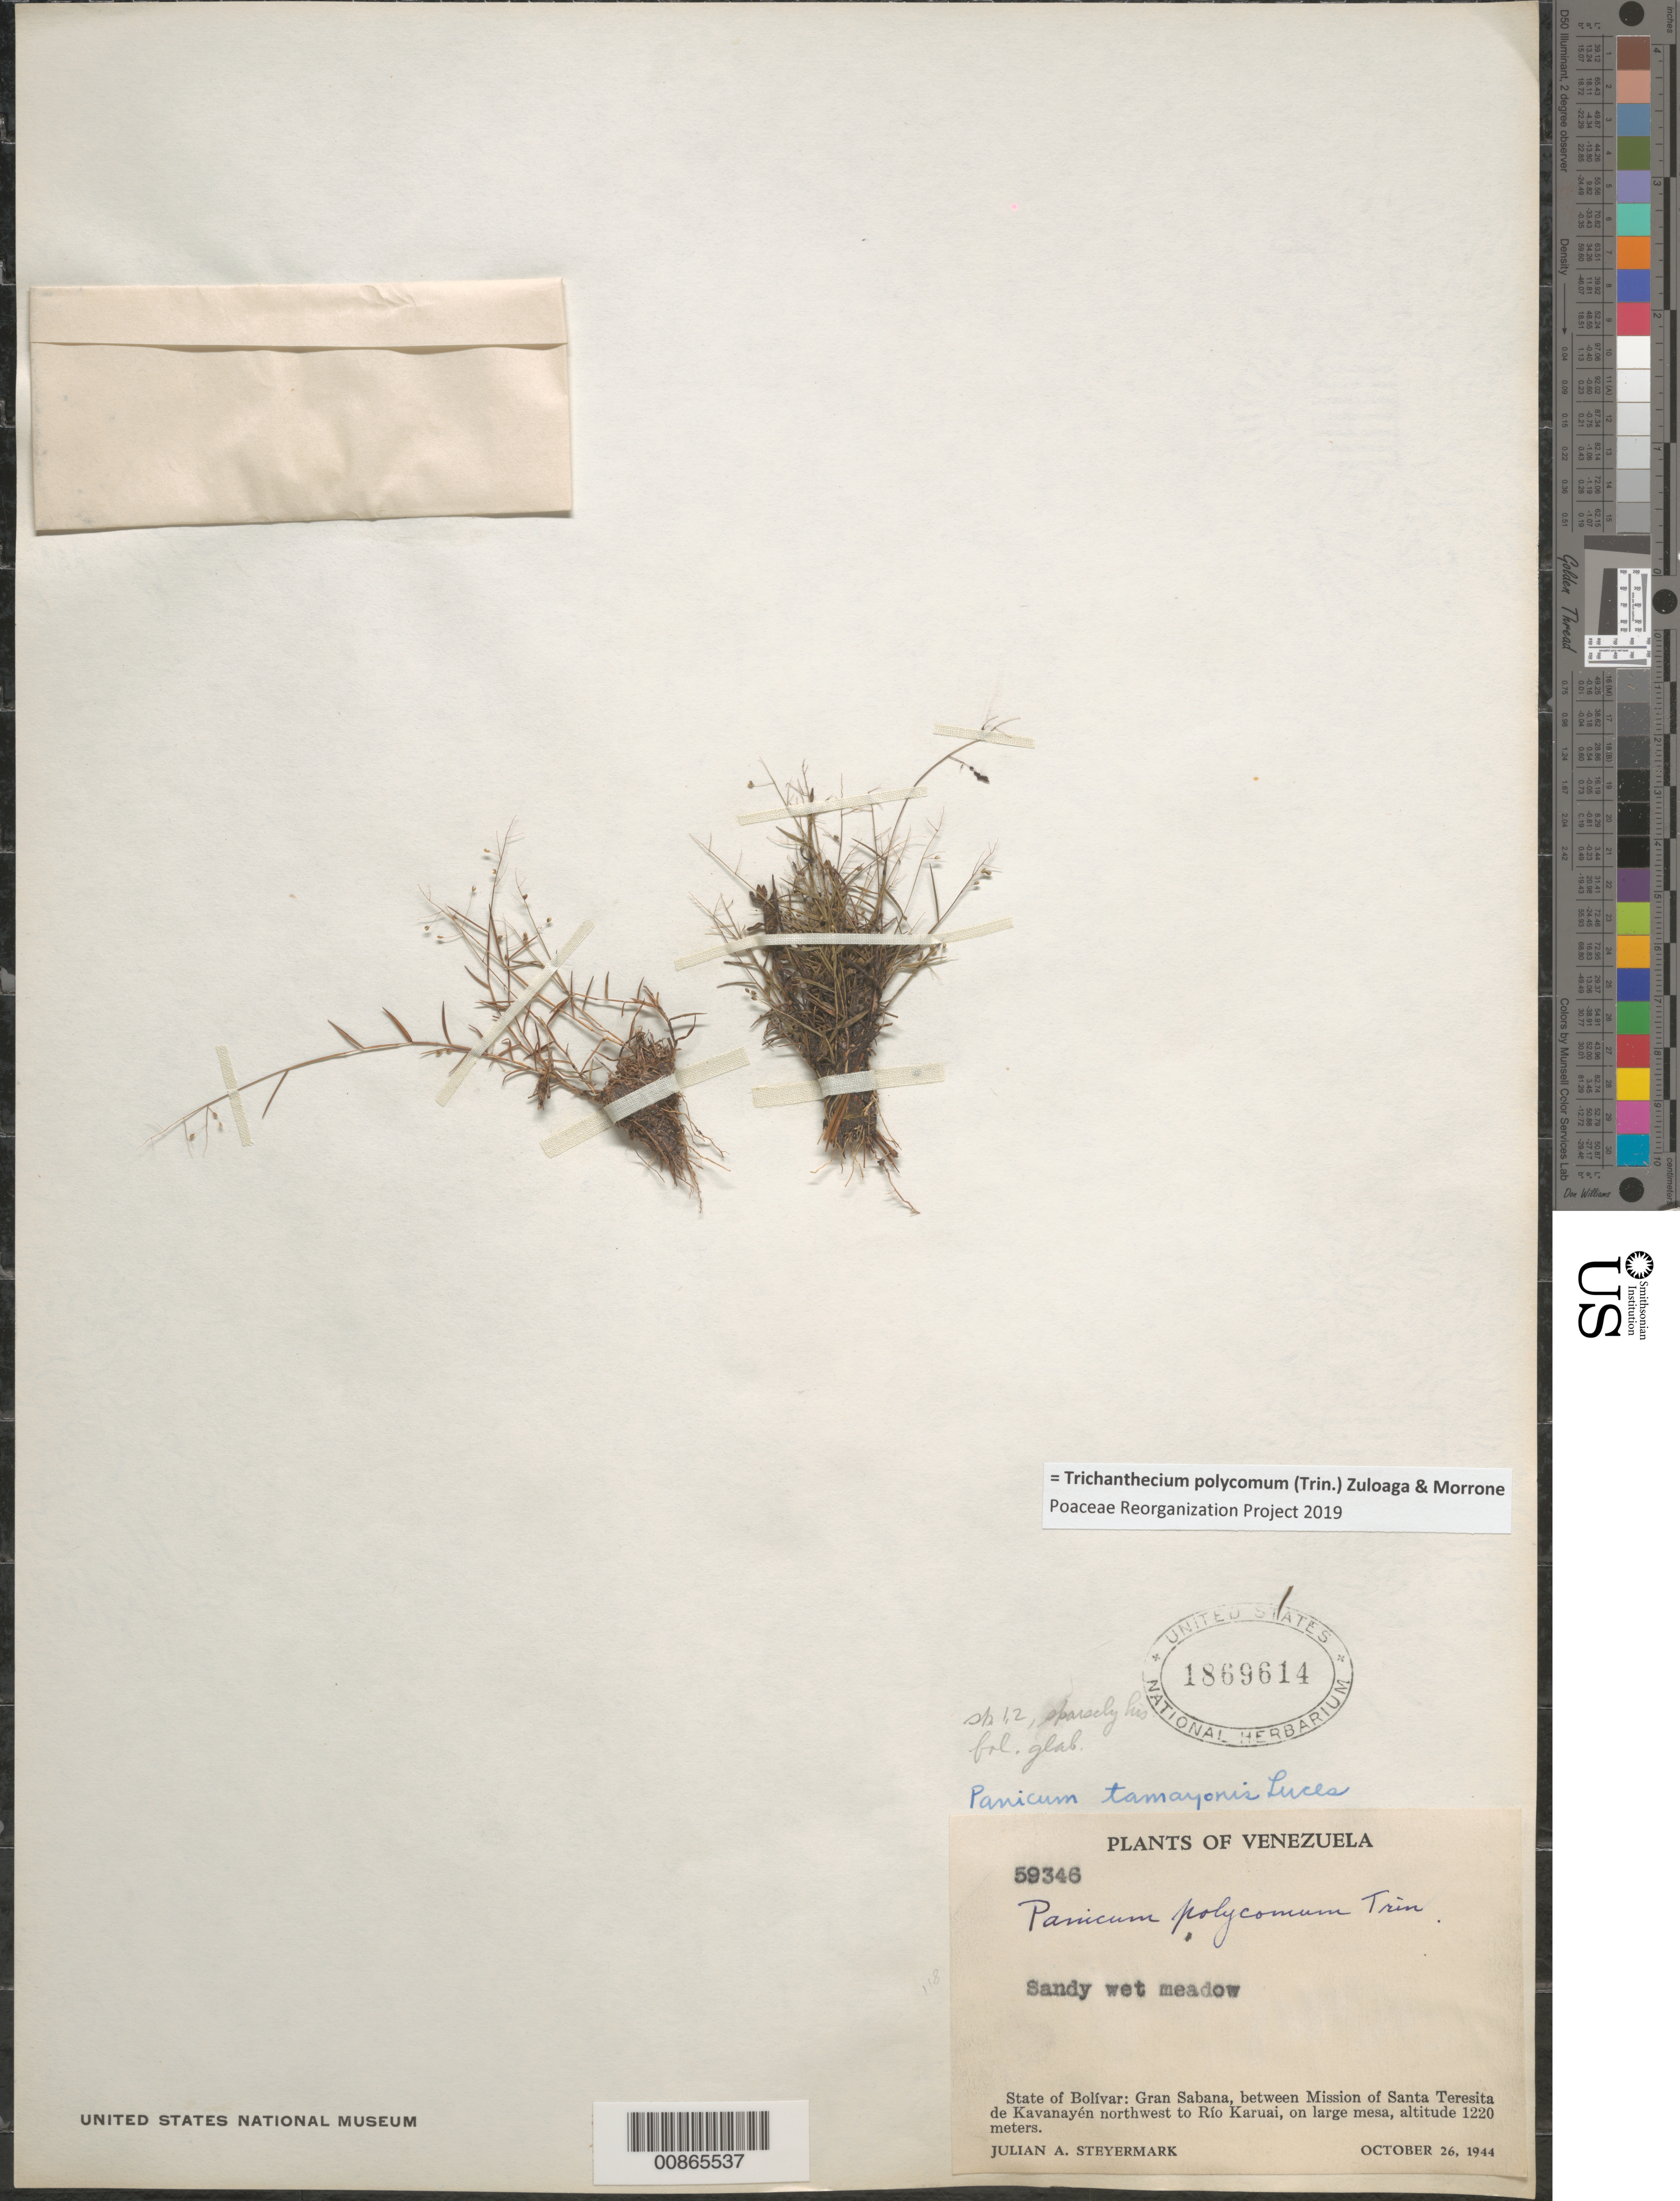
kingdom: Plantae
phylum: Tracheophyta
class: Liliopsida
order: Poales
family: Poaceae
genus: Trichanthecium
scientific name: Trichanthecium polycomum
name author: (Trin.) Zuloaga & Morrone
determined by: Poaceae Reorganization Project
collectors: J. Steyermark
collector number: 59346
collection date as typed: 26-Oct-44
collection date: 1944-10-26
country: Venezuela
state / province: Bolívar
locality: Gran Sabana, between Mission of Santa Teresita de Kavanayén NW to Río Karuai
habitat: Sandy wet meadow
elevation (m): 1220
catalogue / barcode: US 1869614